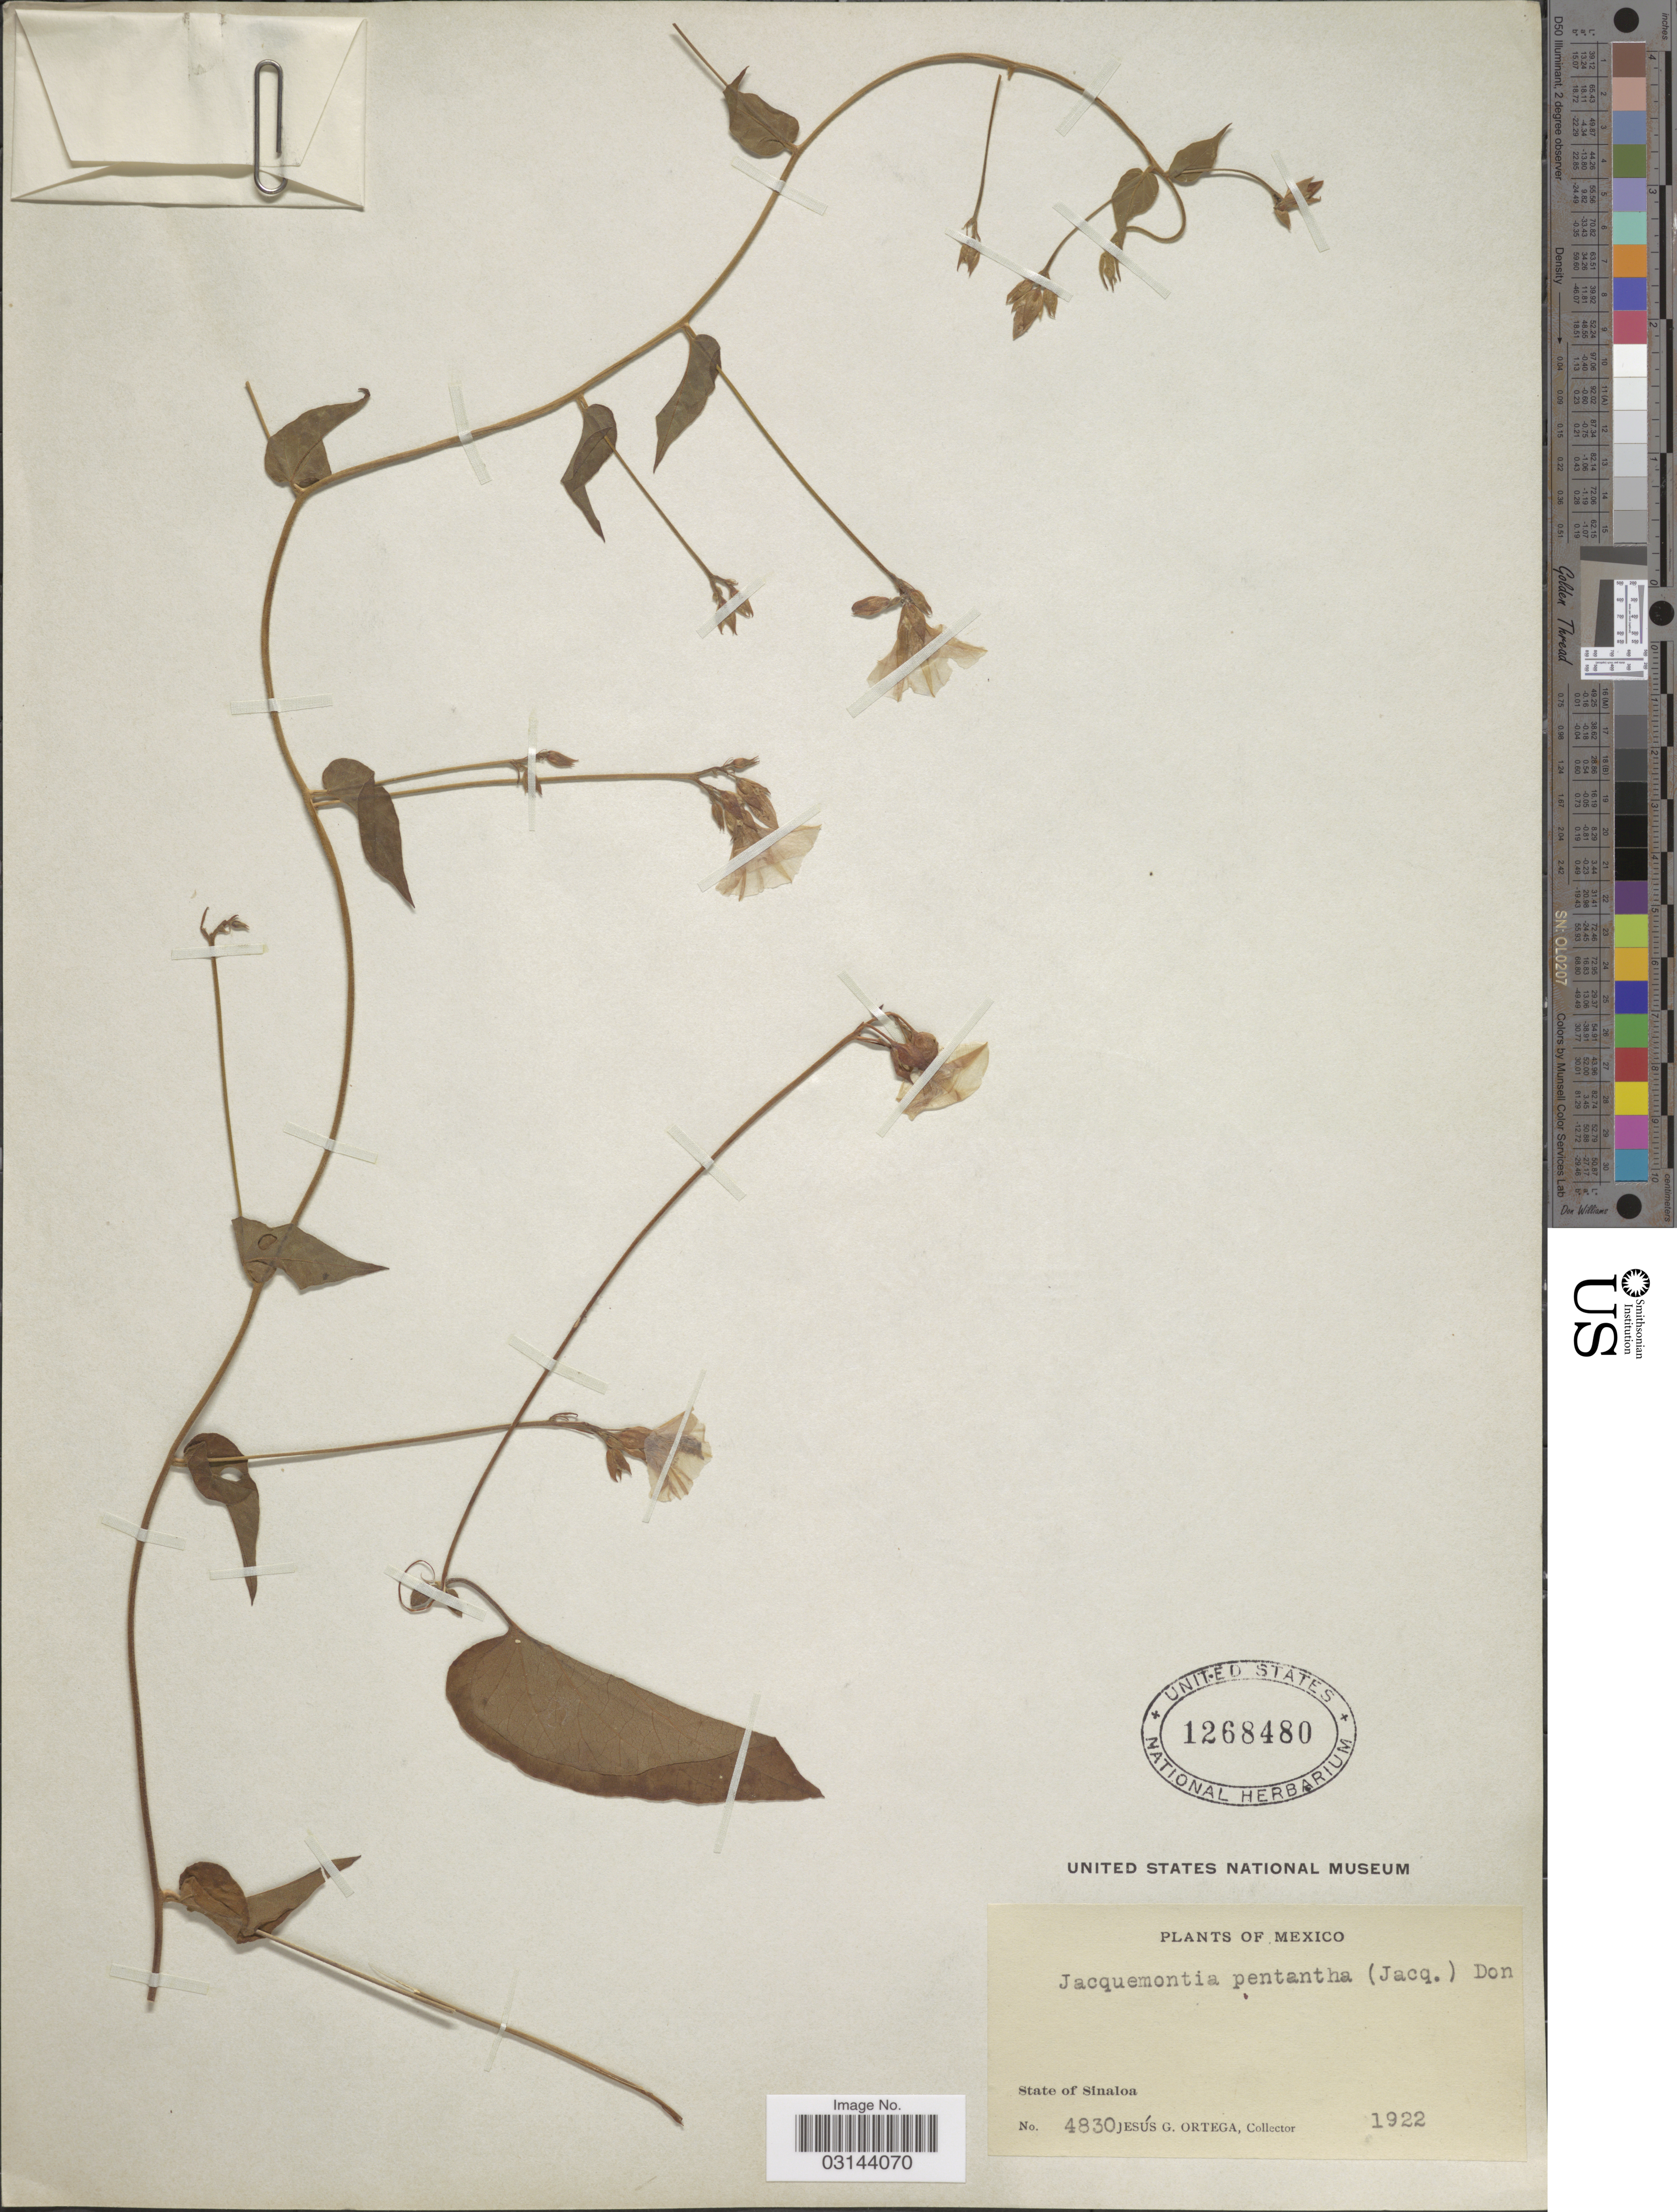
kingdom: Plantae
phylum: Tracheophyta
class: Magnoliopsida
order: Solanales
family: Convolvulaceae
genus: Jacquemontia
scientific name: Jacquemontia pentanthos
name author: (Jacq.) G. Don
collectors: J. Ortega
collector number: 4830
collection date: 1922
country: Mexico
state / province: Sinaloa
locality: State of Sinaloa.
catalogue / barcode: US 1268480